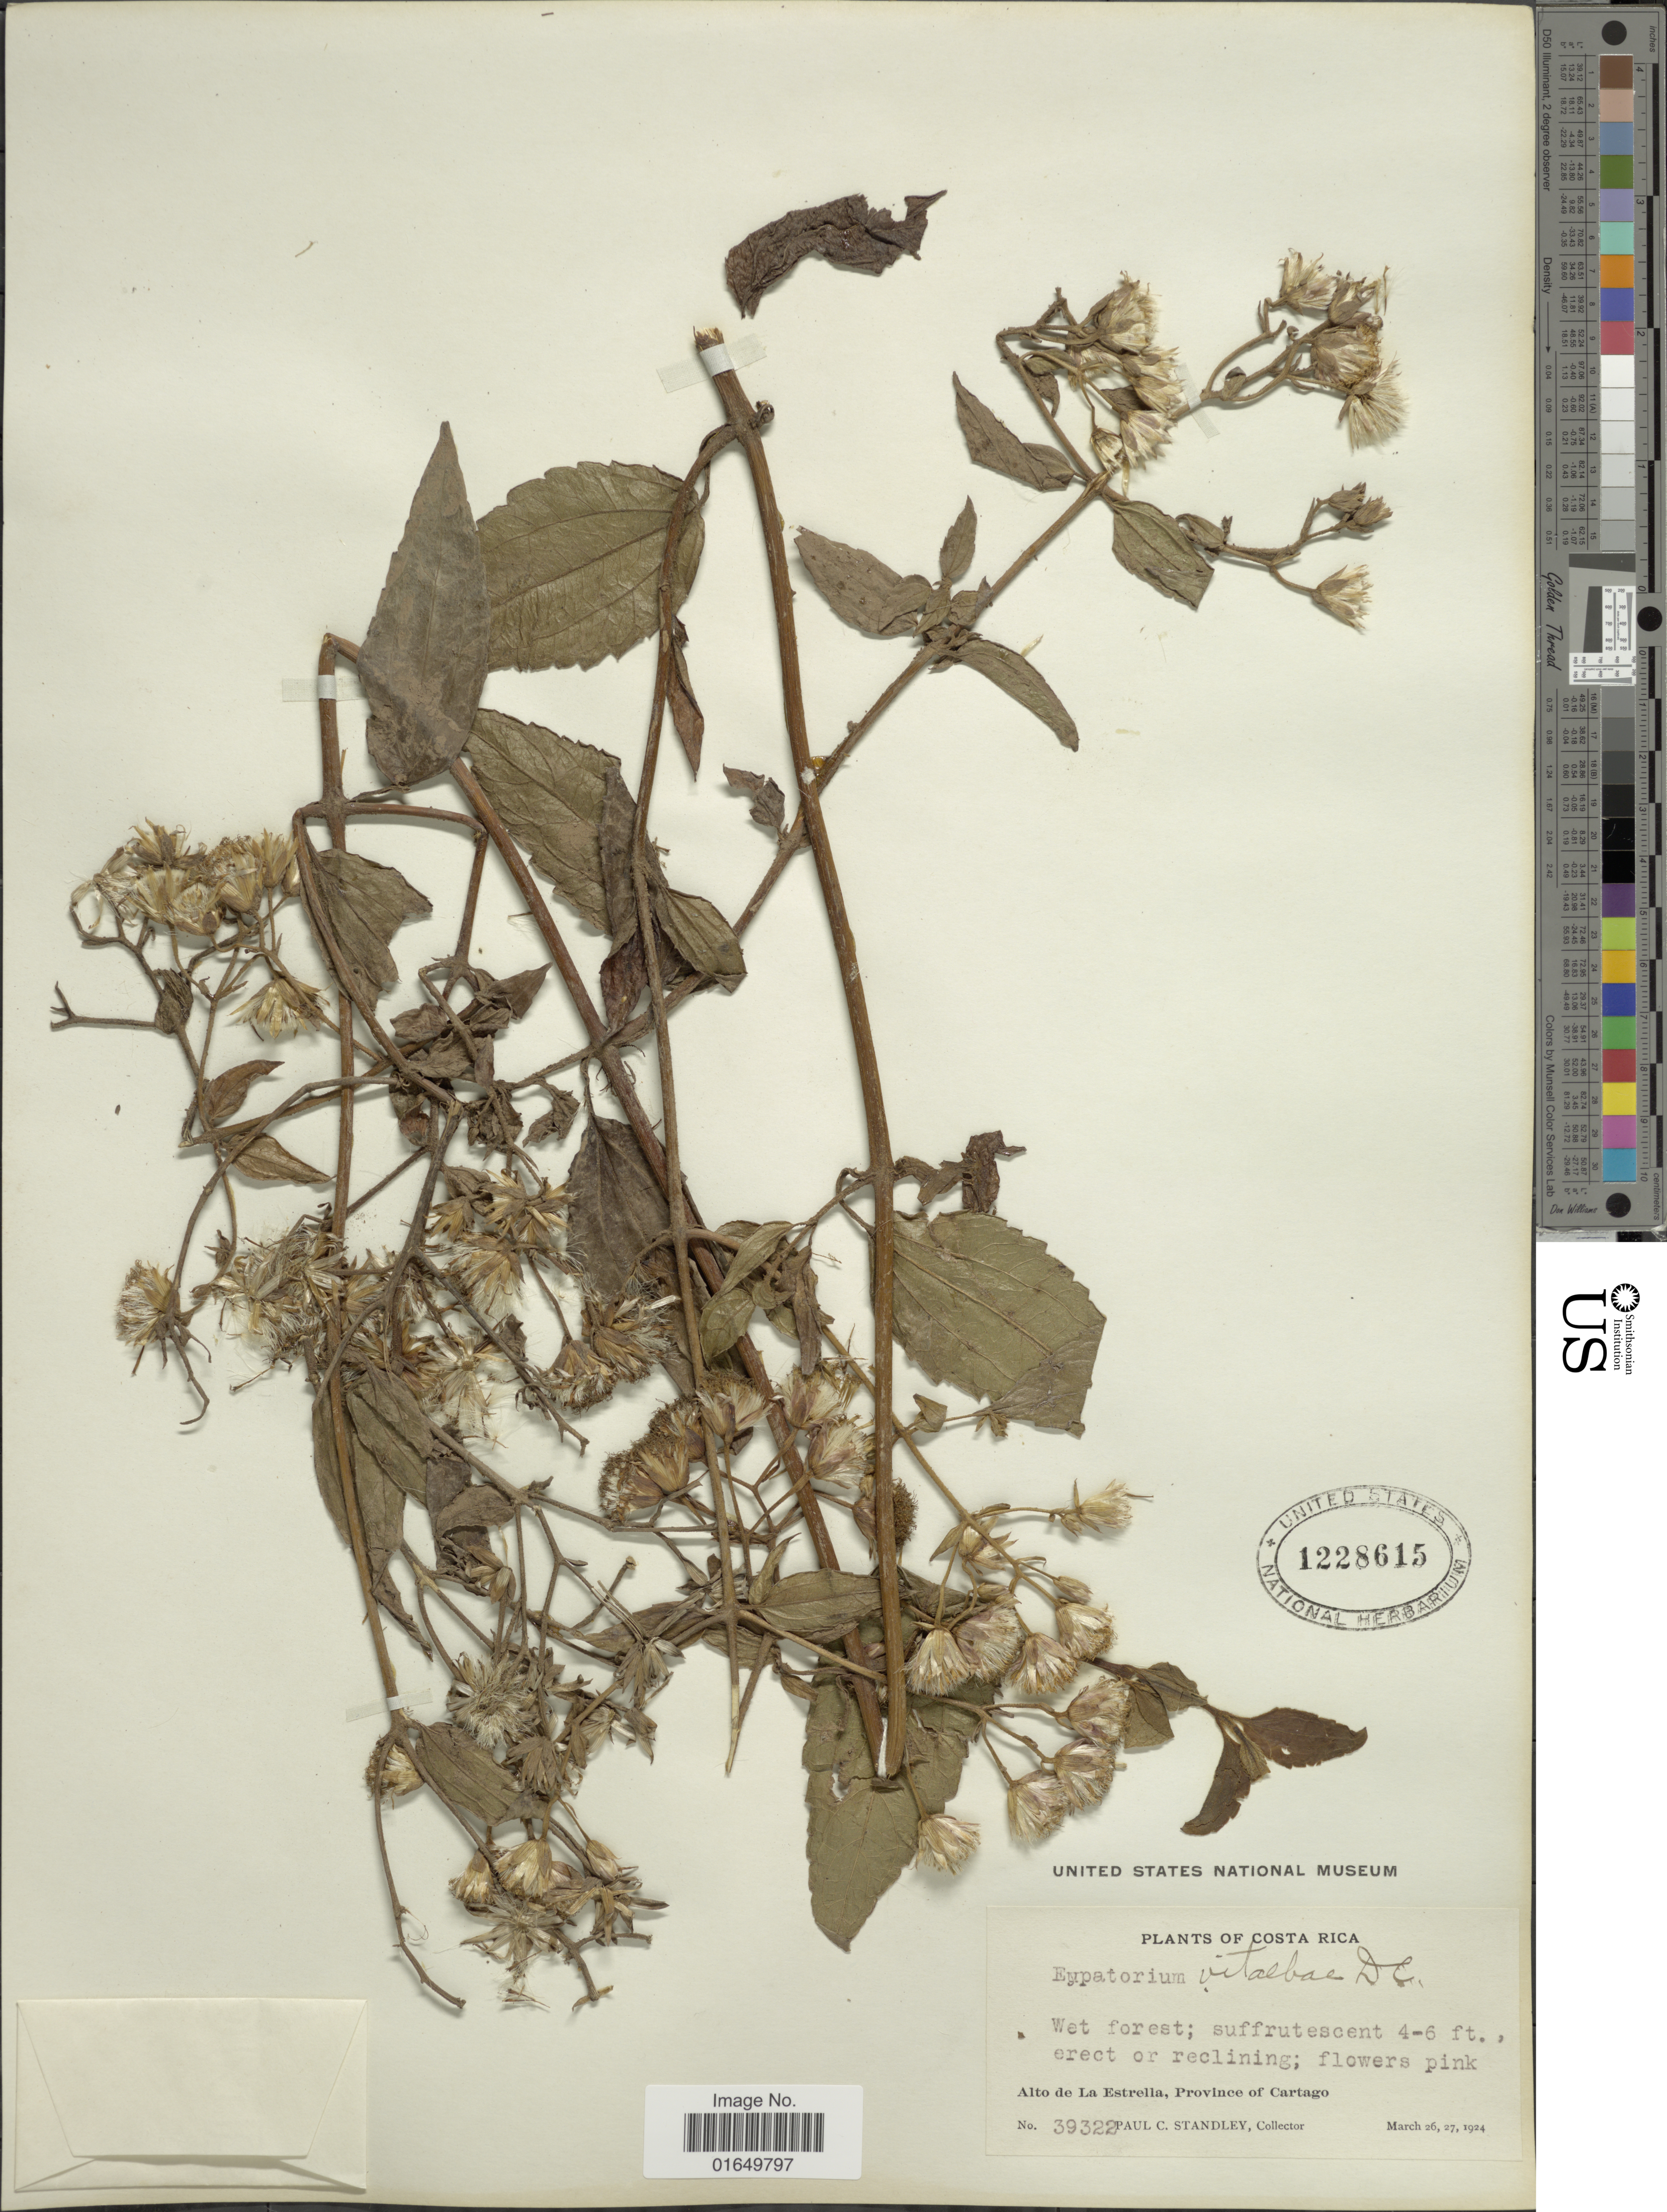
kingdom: Plantae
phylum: Tracheophyta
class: Magnoliopsida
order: Asterales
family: Asteraceae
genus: Heterocondylus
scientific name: Heterocondylus vitalbae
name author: (DC.) R.M. King & H. Rob.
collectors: P. C. Standley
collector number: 39322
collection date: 1924-03-26/1924-03-27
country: Costa Rica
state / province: Cartago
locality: Alto de La Estrella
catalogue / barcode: US 1228615